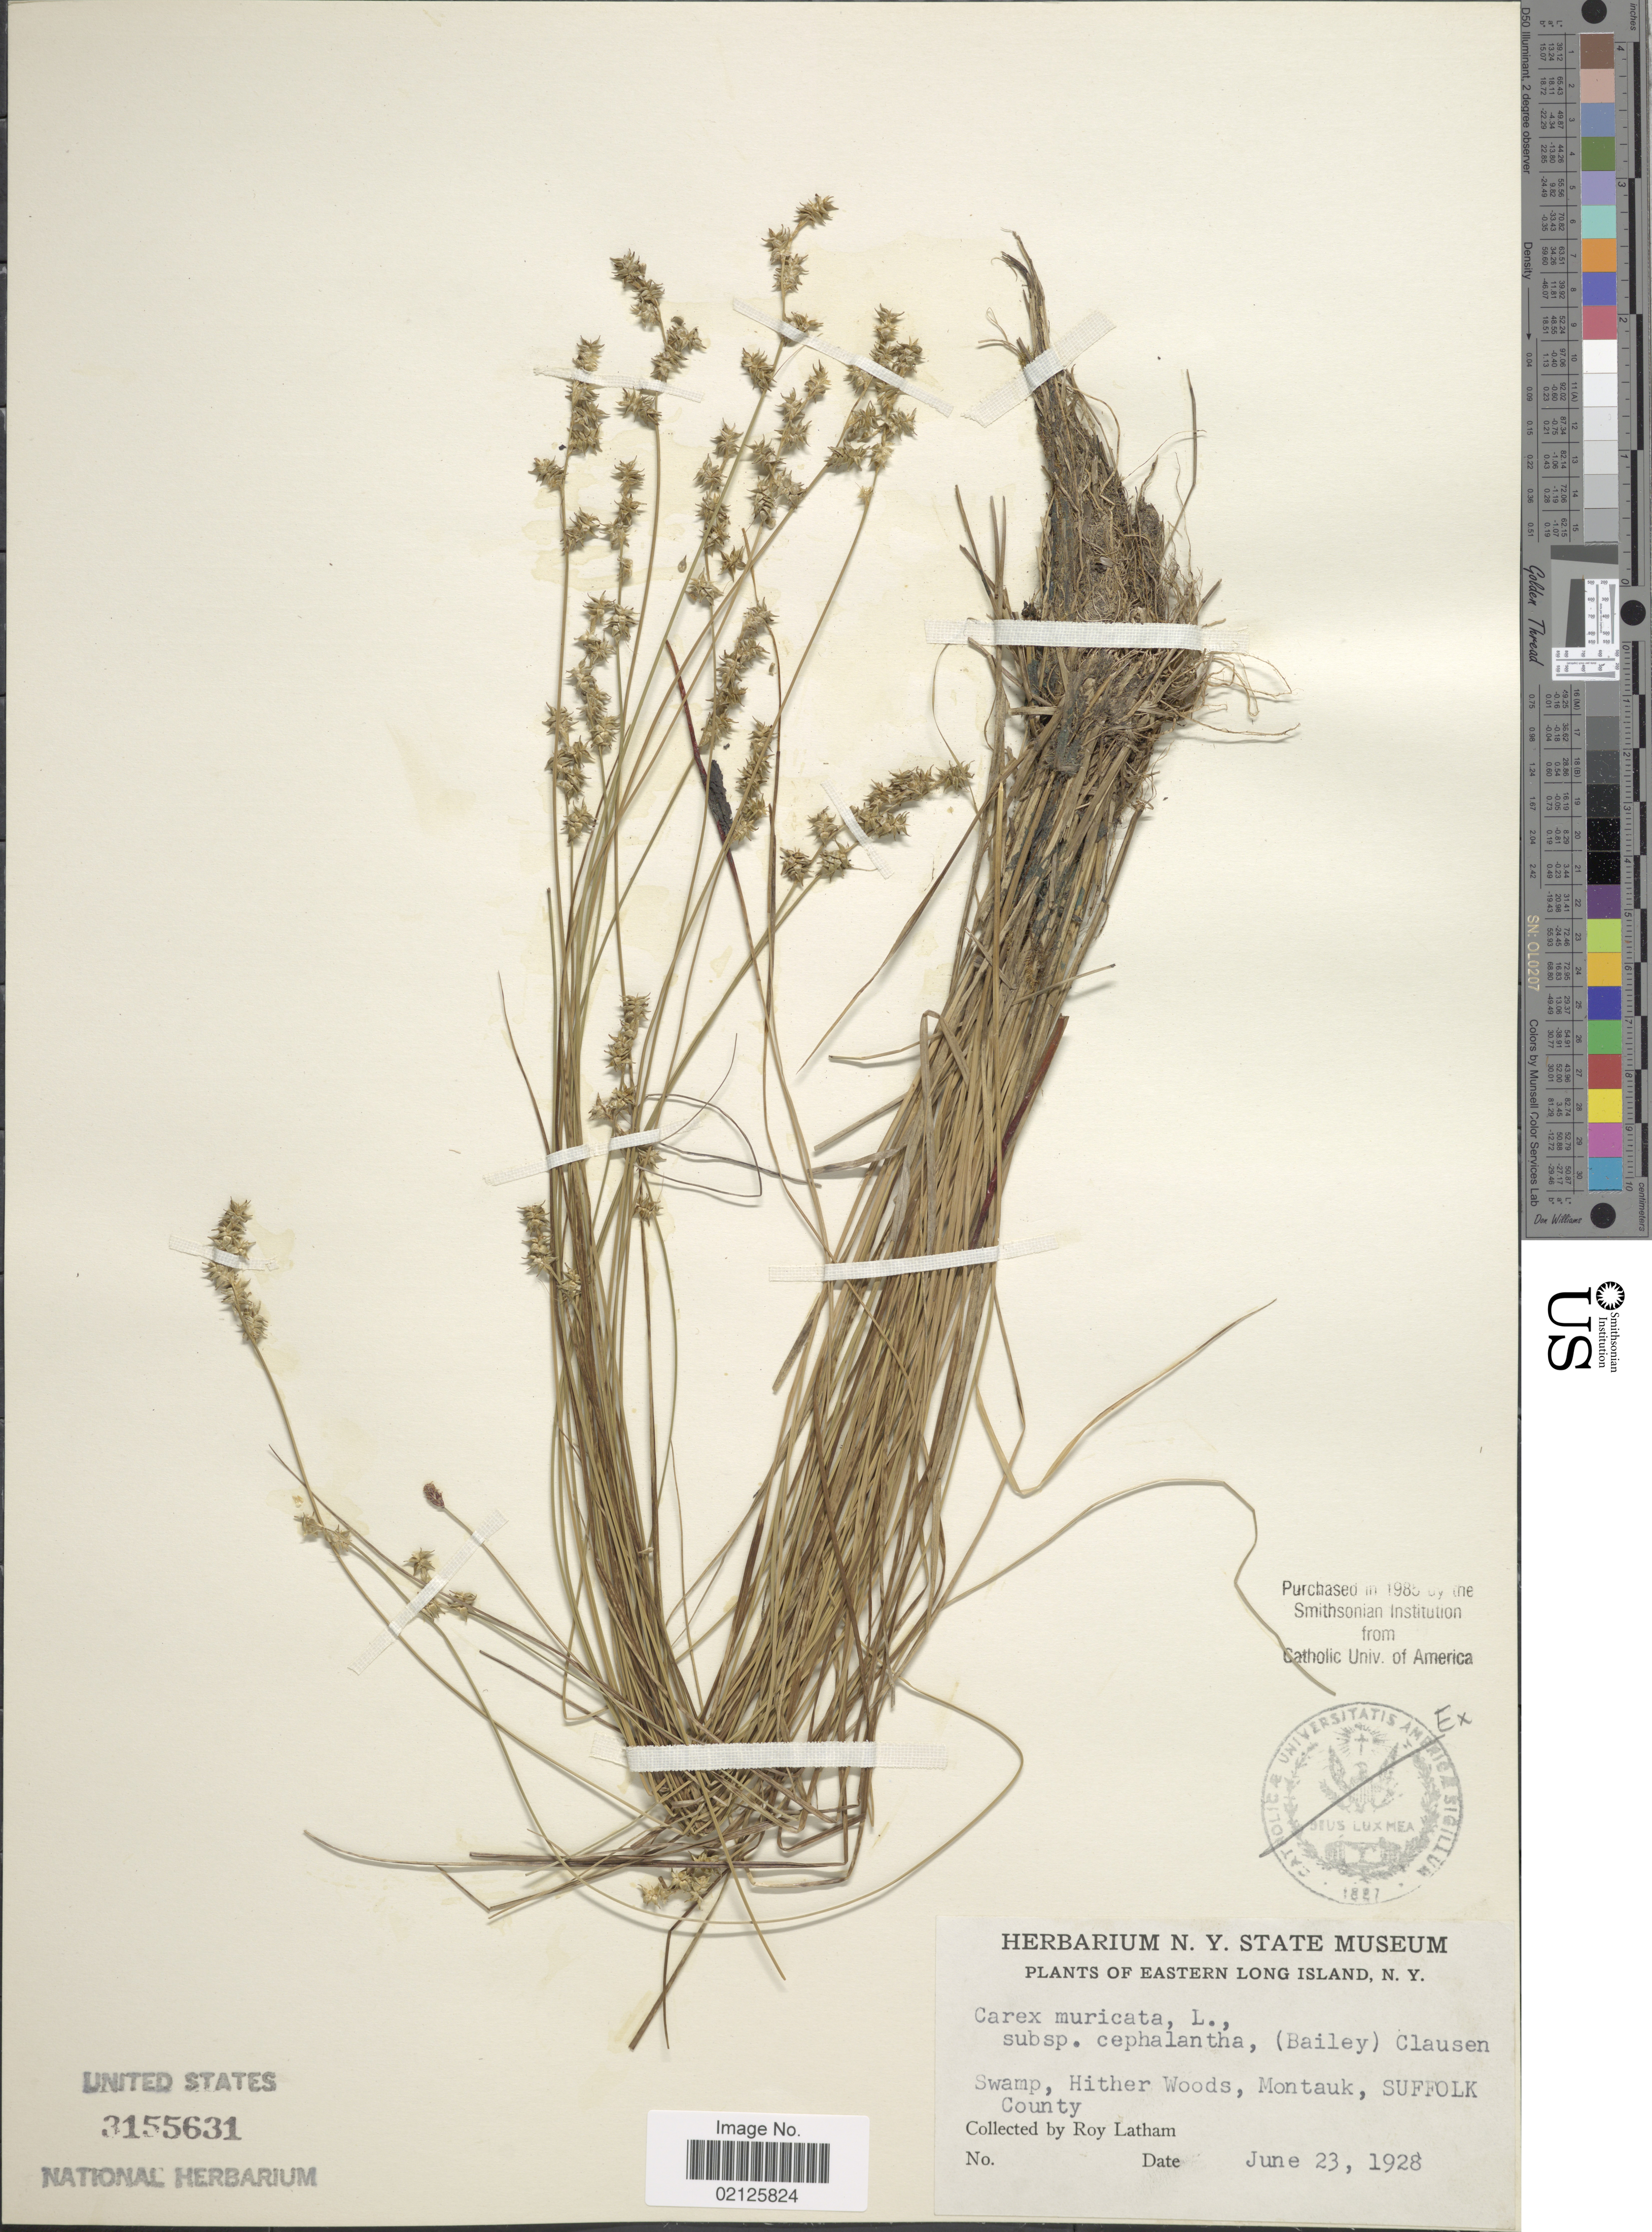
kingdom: Plantae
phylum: Tracheophyta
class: Liliopsida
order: Poales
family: Cyperaceae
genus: Carex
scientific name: Carex muricata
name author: L.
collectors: R. Latham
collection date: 1928-06-23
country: United States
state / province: New York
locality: Eastern Long Island, Swamp, Hither Woods, Montauk, Suffolk County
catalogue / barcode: US 3155631